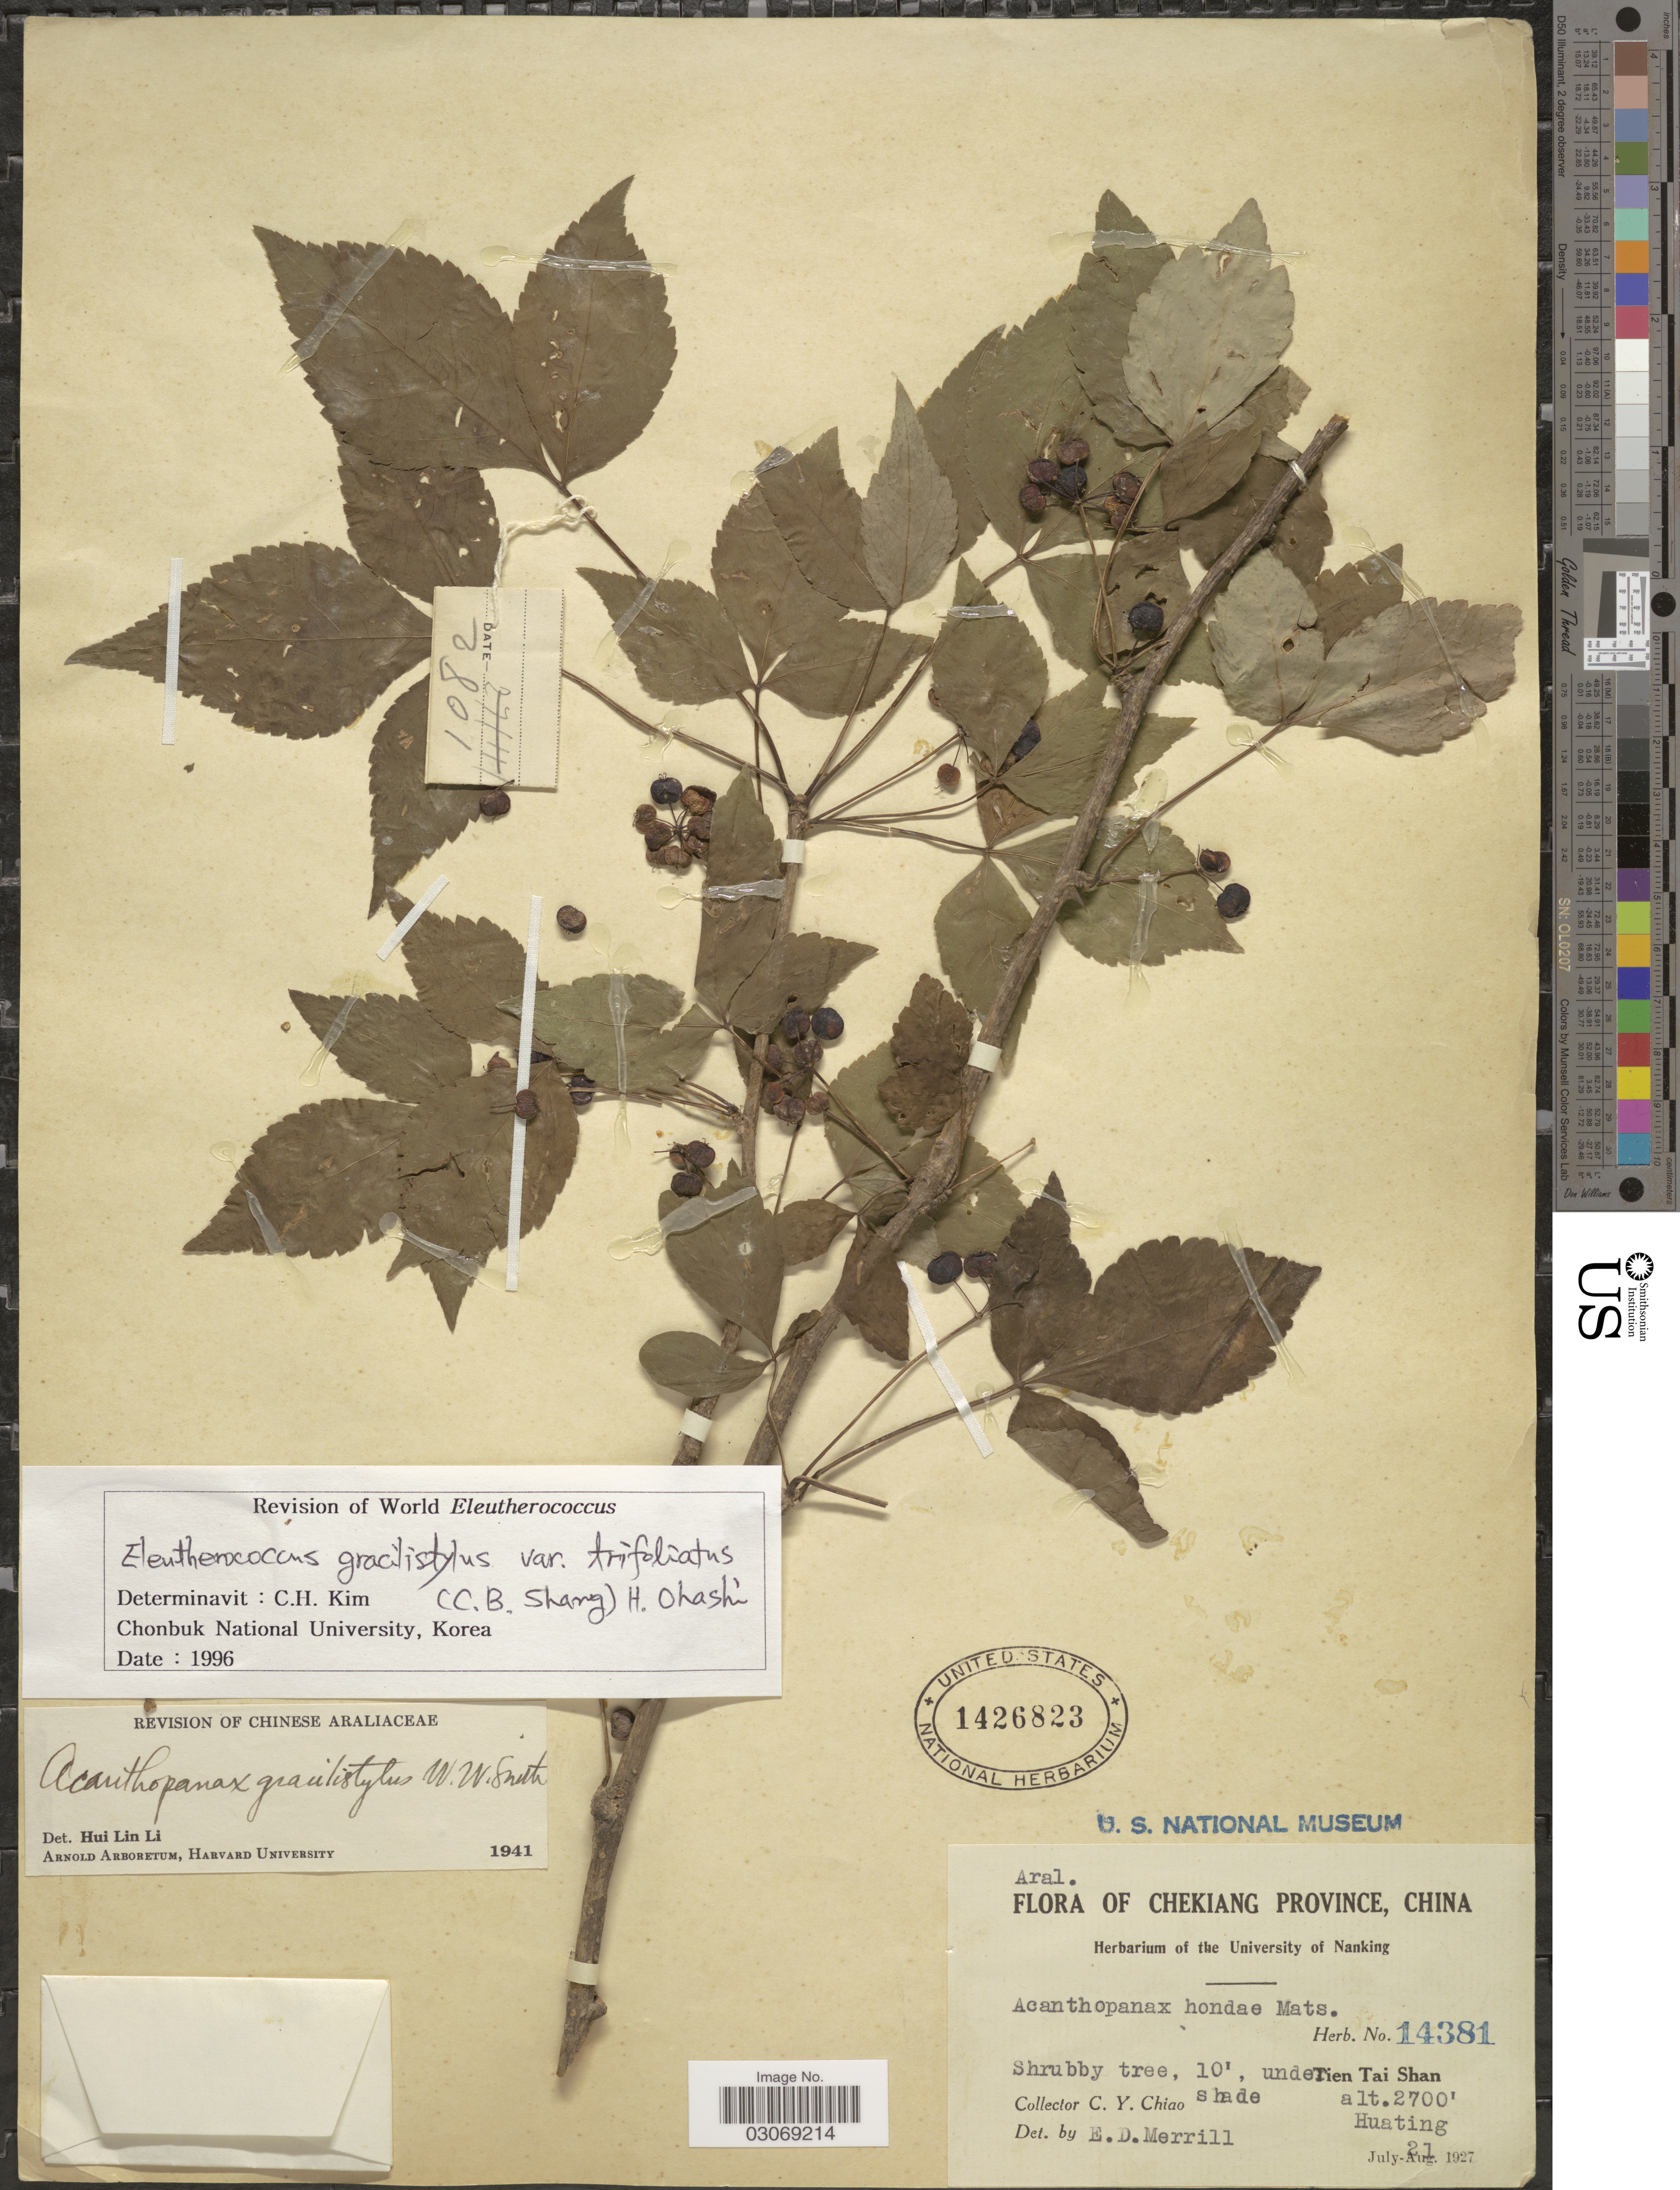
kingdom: Plantae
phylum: Tracheophyta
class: Magnoliopsida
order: Apiales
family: Araliaceae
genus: Eleutherococcus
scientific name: Eleutherococcus gracilistylus var. trifoliolatus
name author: (C.B. Shang) H. Ohashi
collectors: C. Y. Chiao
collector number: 14381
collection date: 1927-07-21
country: China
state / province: Zhejiang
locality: Chekiang Province. Tien Tai Shan.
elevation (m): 823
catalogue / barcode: US 1426823